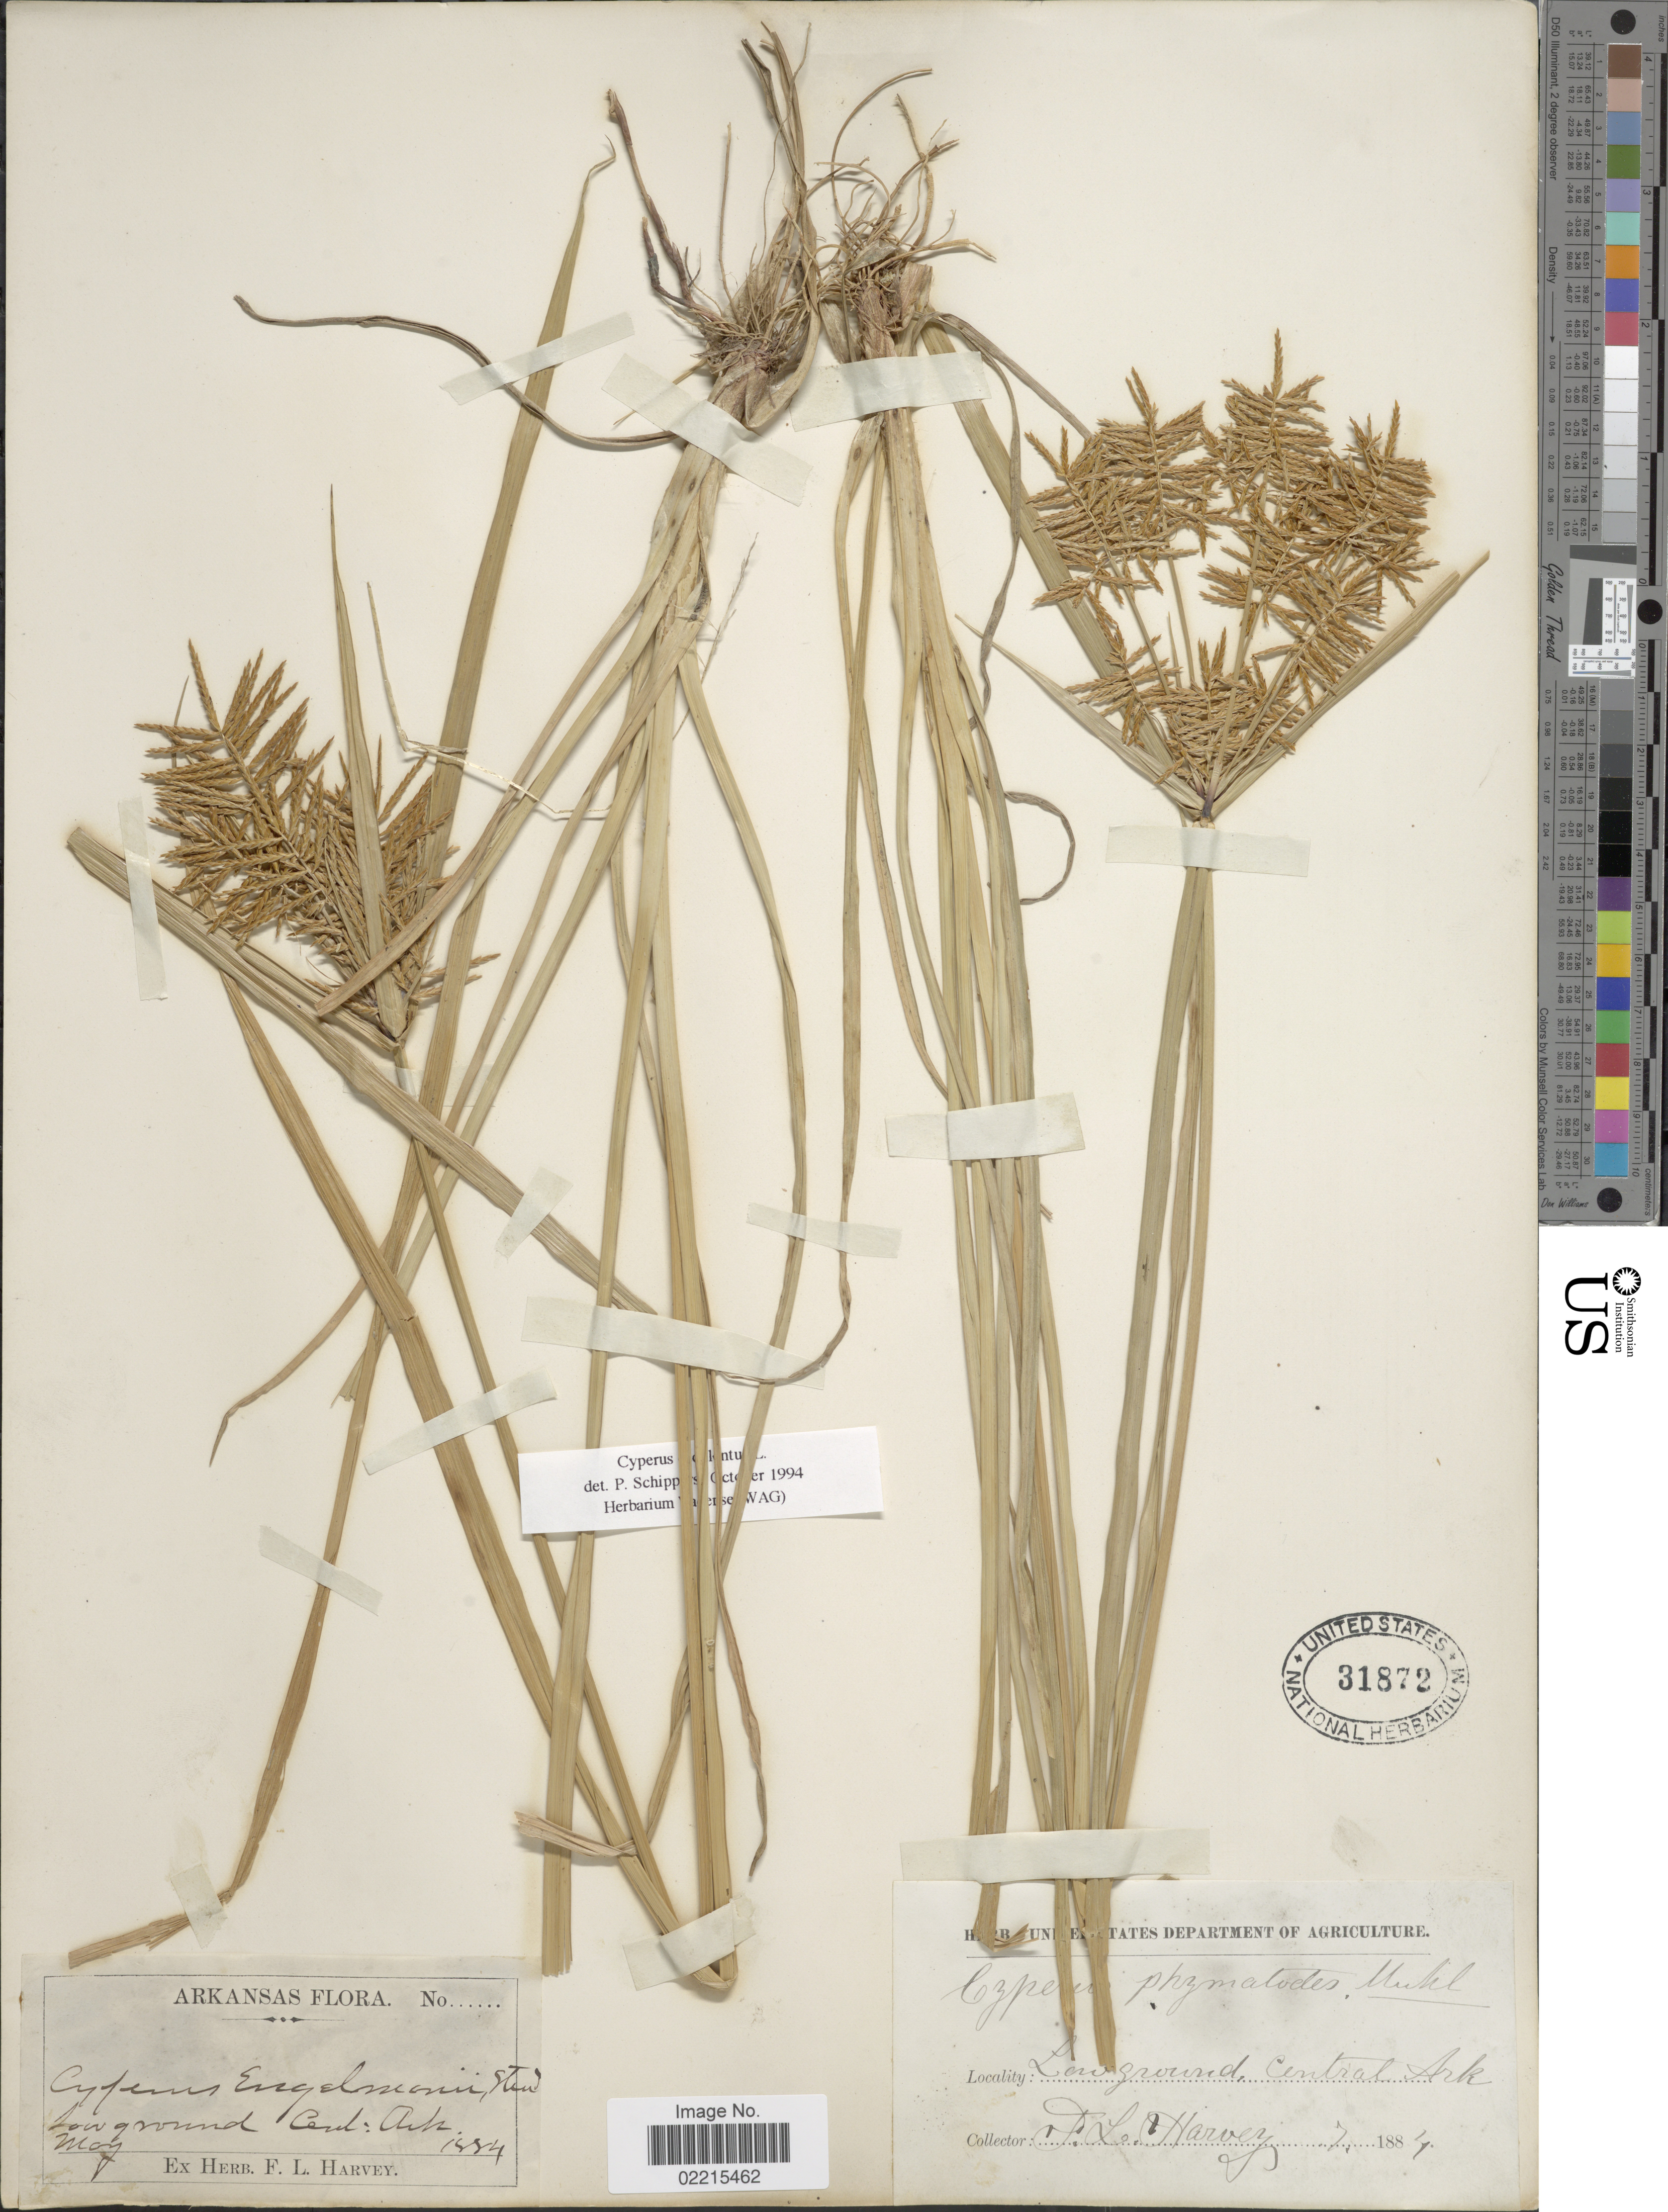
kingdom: Plantae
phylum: Tracheophyta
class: Liliopsida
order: Poales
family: Cyperaceae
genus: Cyperus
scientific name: Cyperus esculentus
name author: L.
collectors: F. L. Harvey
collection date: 1884-05-07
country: United States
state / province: Arkansas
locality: Low grounds Cent Ark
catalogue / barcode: US 31872